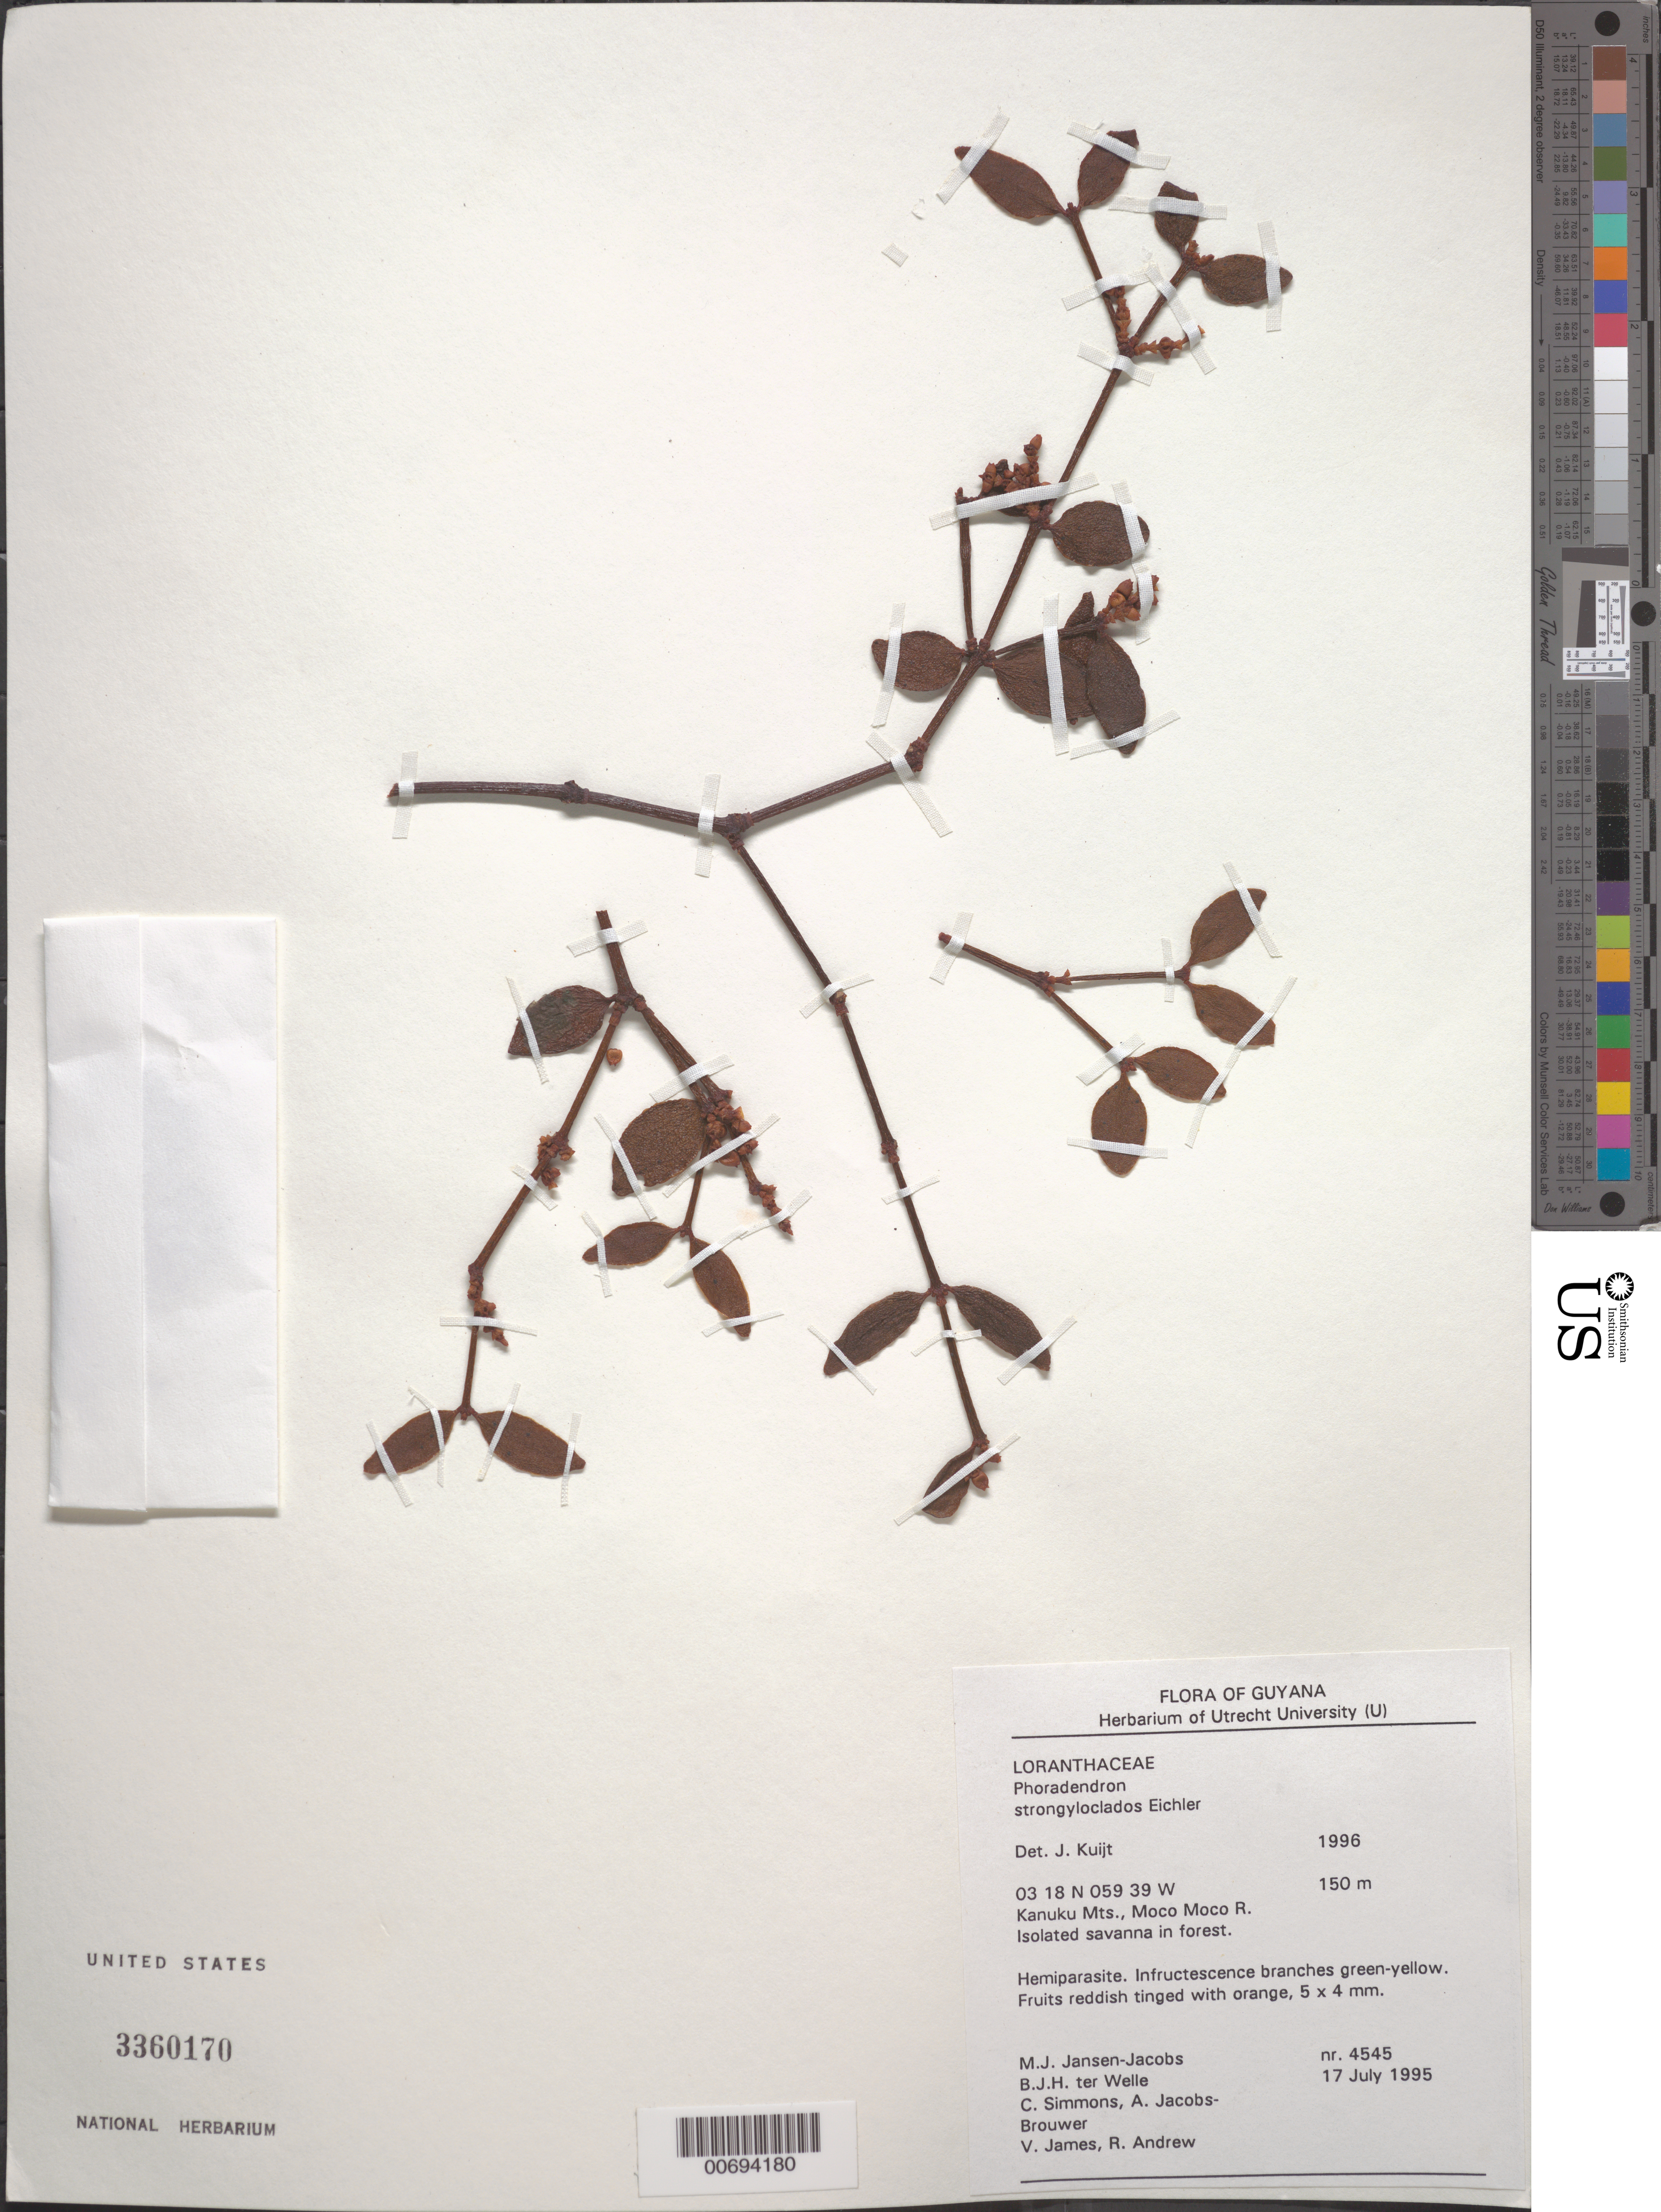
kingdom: Plantae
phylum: Tracheophyta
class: Magnoliopsida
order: Santalales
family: Viscaceae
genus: Phoradendron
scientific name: Phoradendron strongyloclados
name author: Eichler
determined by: Kuijt, Job, (CANADA)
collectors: M. J. Jansen-Jacobs, B. Welle, C. Simmons, A. Jacobs-Brouwer, V. James & R. Andrew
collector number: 4545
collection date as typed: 17-Jul-95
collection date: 1995-07-17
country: Guyana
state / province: U. Takutu-U. Essequibo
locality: Moco Moco River, Kanuku Mts.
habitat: Isolated savanna in forest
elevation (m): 150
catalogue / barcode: US 3360170